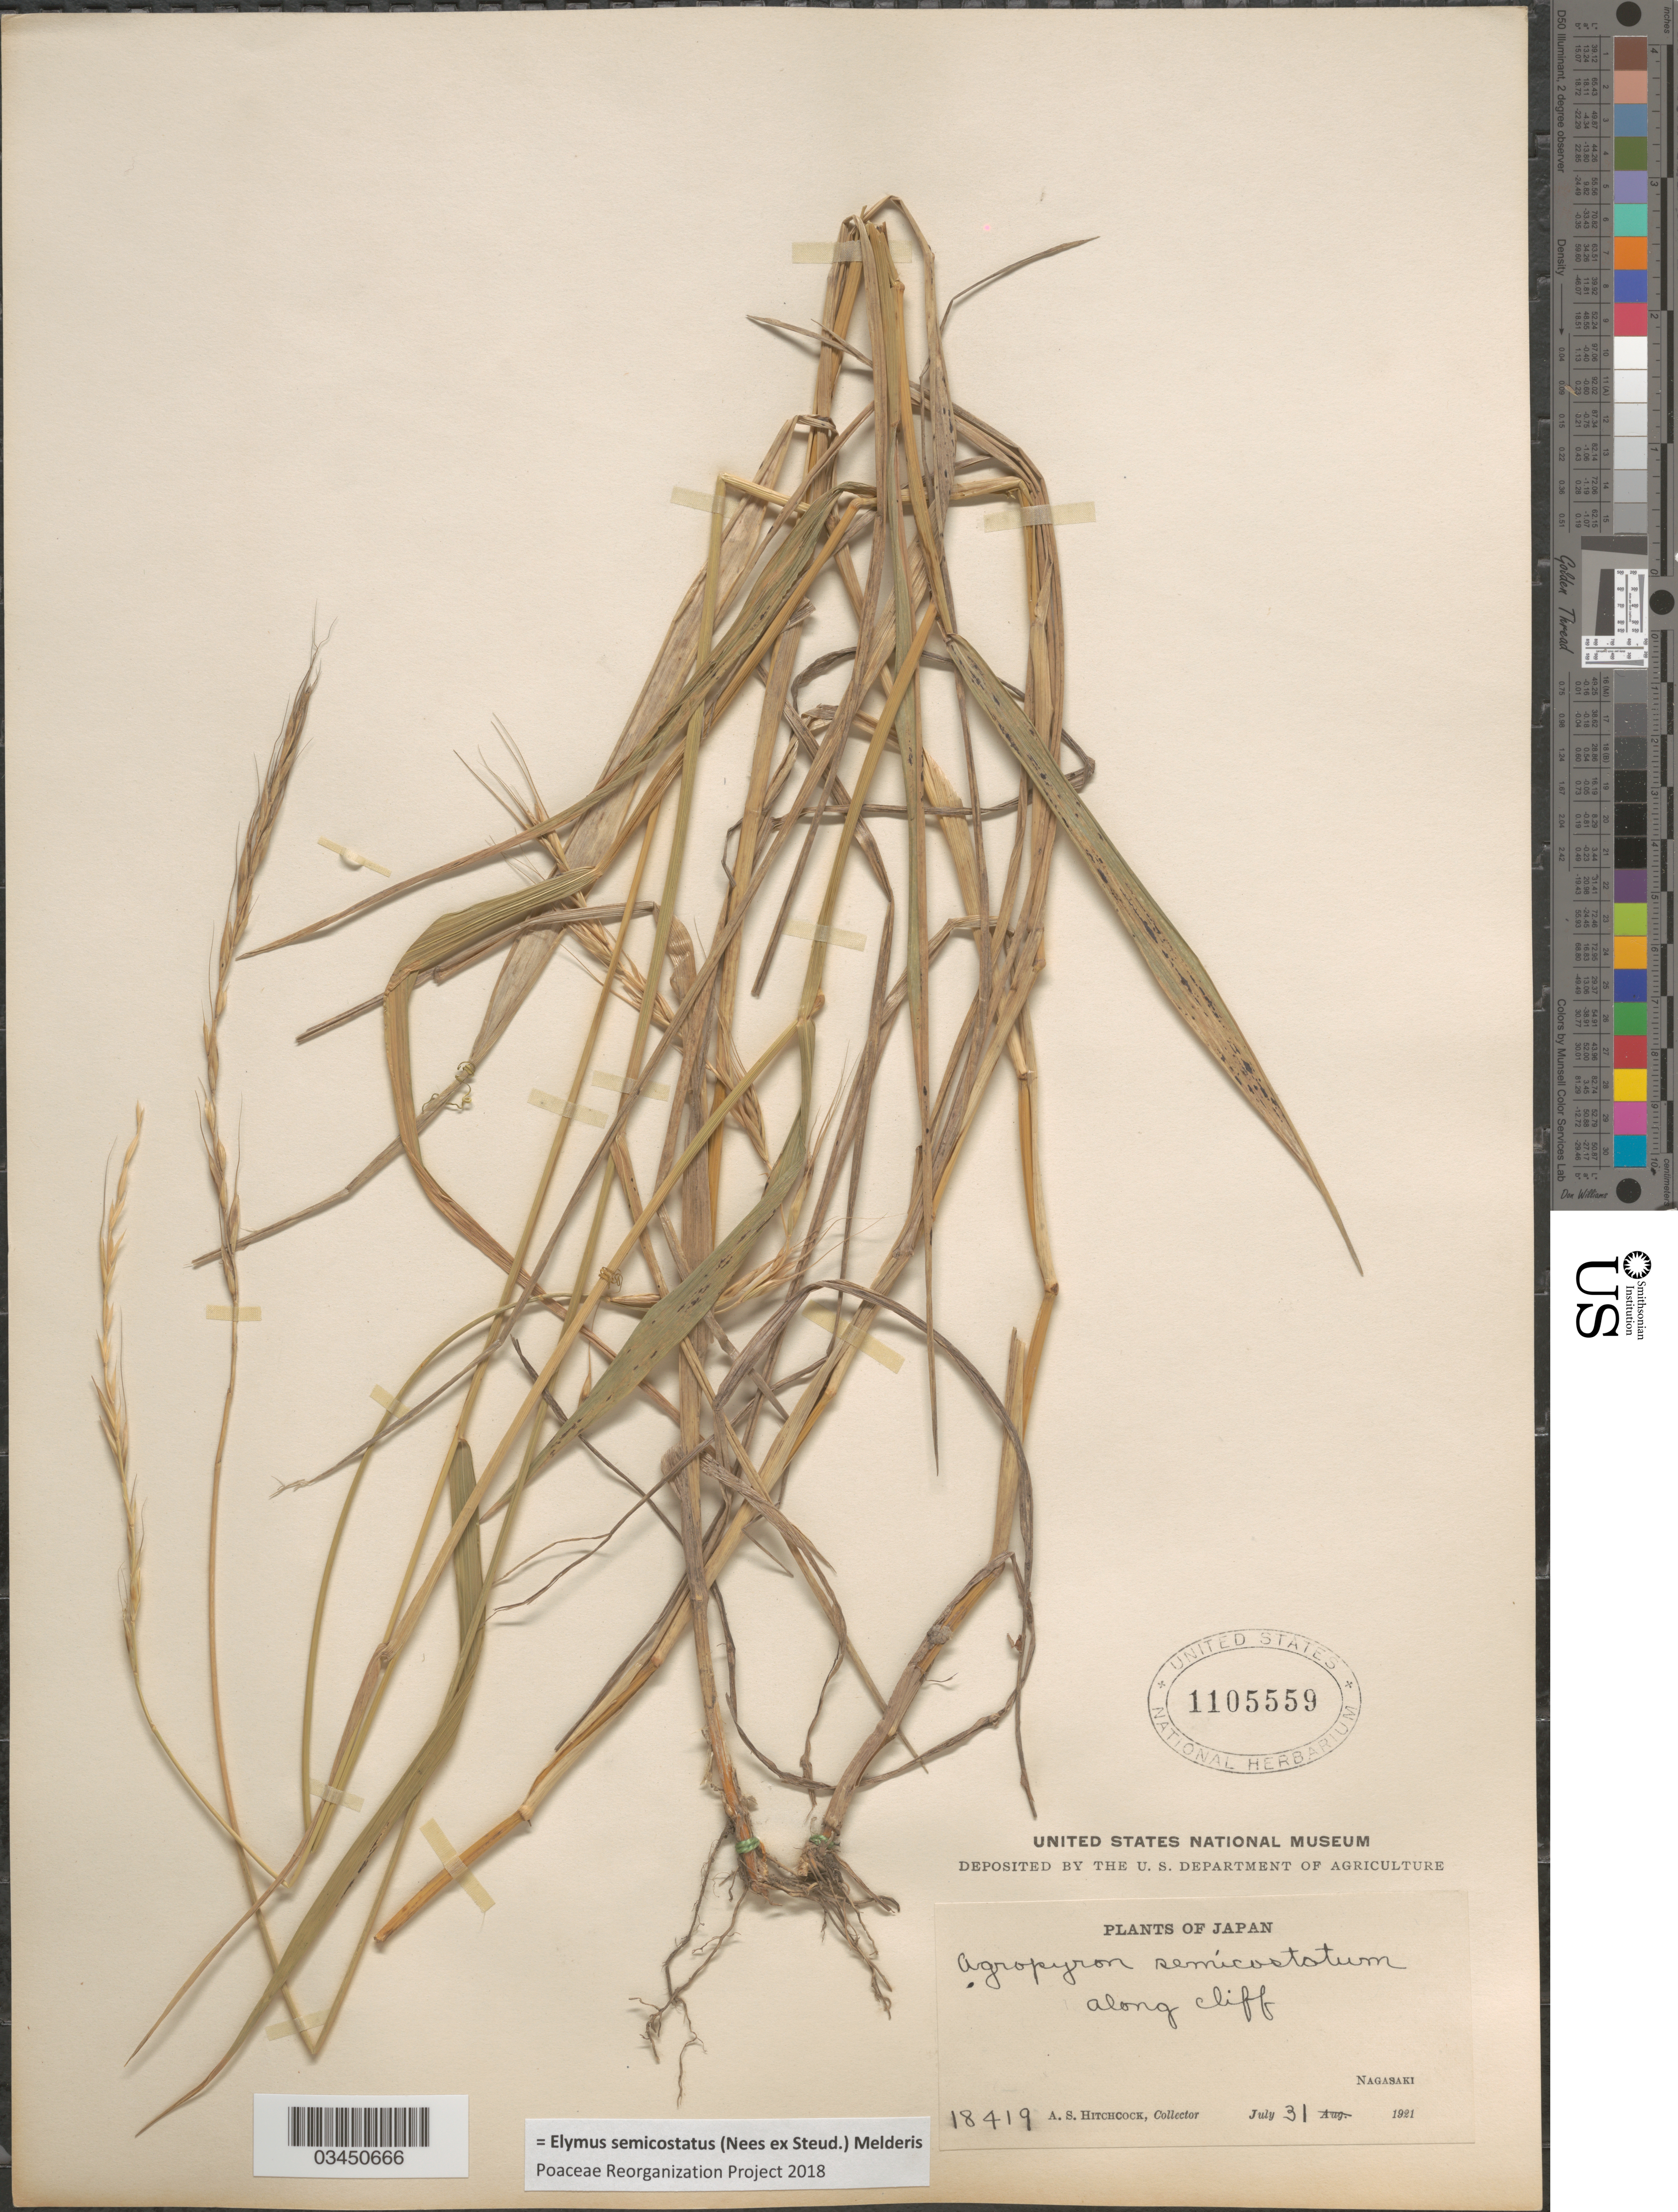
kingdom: Plantae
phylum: Tracheophyta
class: Liliopsida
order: Poales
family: Poaceae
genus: Elymus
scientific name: Elymus semicostatus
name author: (Nees ex Steud.) Melderis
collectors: A. S. Hitchcock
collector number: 18419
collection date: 1921-07-31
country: Japan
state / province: Nagasaki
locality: Along cliff.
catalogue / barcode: US 1105559